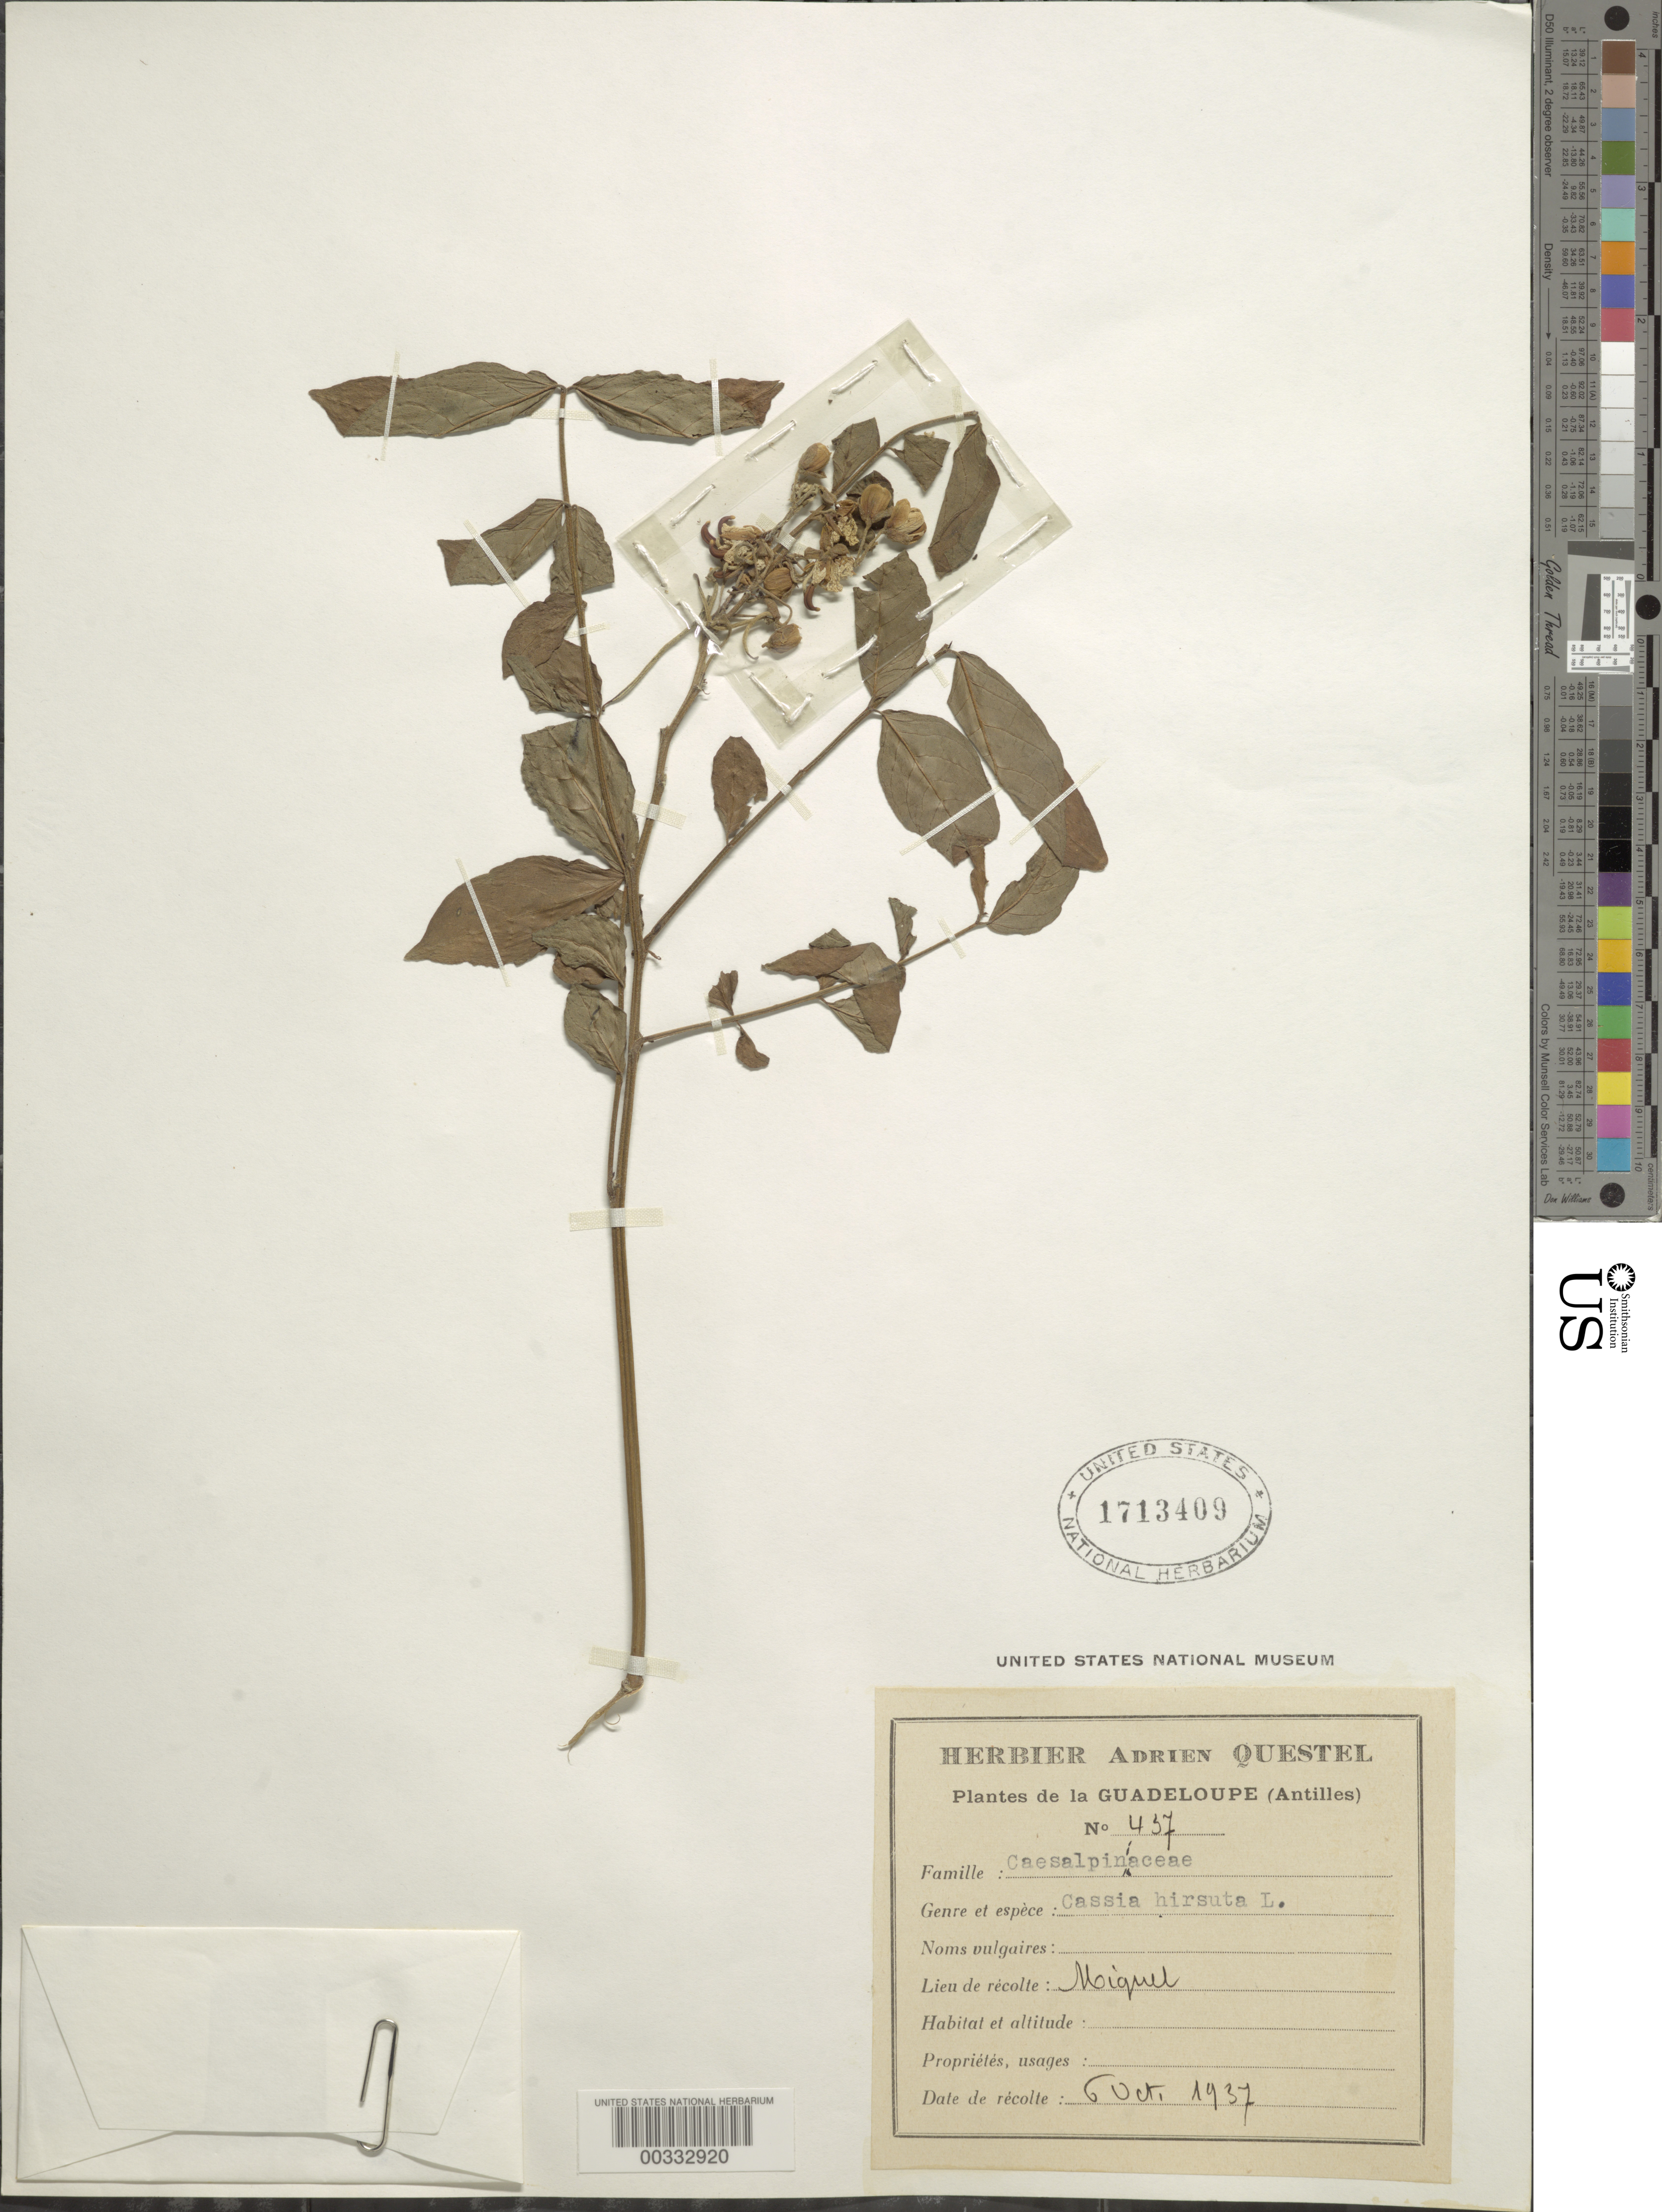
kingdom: Plantae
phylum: Tracheophyta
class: Magnoliopsida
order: Fabales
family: Fabaceae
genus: Senna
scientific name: Senna hirsuta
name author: (L.) H.S. Irwin & Barneby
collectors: A. Questel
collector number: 457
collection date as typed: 06 Oct 1937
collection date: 1937-10-06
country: Guadeloupe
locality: Miquel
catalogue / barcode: US 1713409